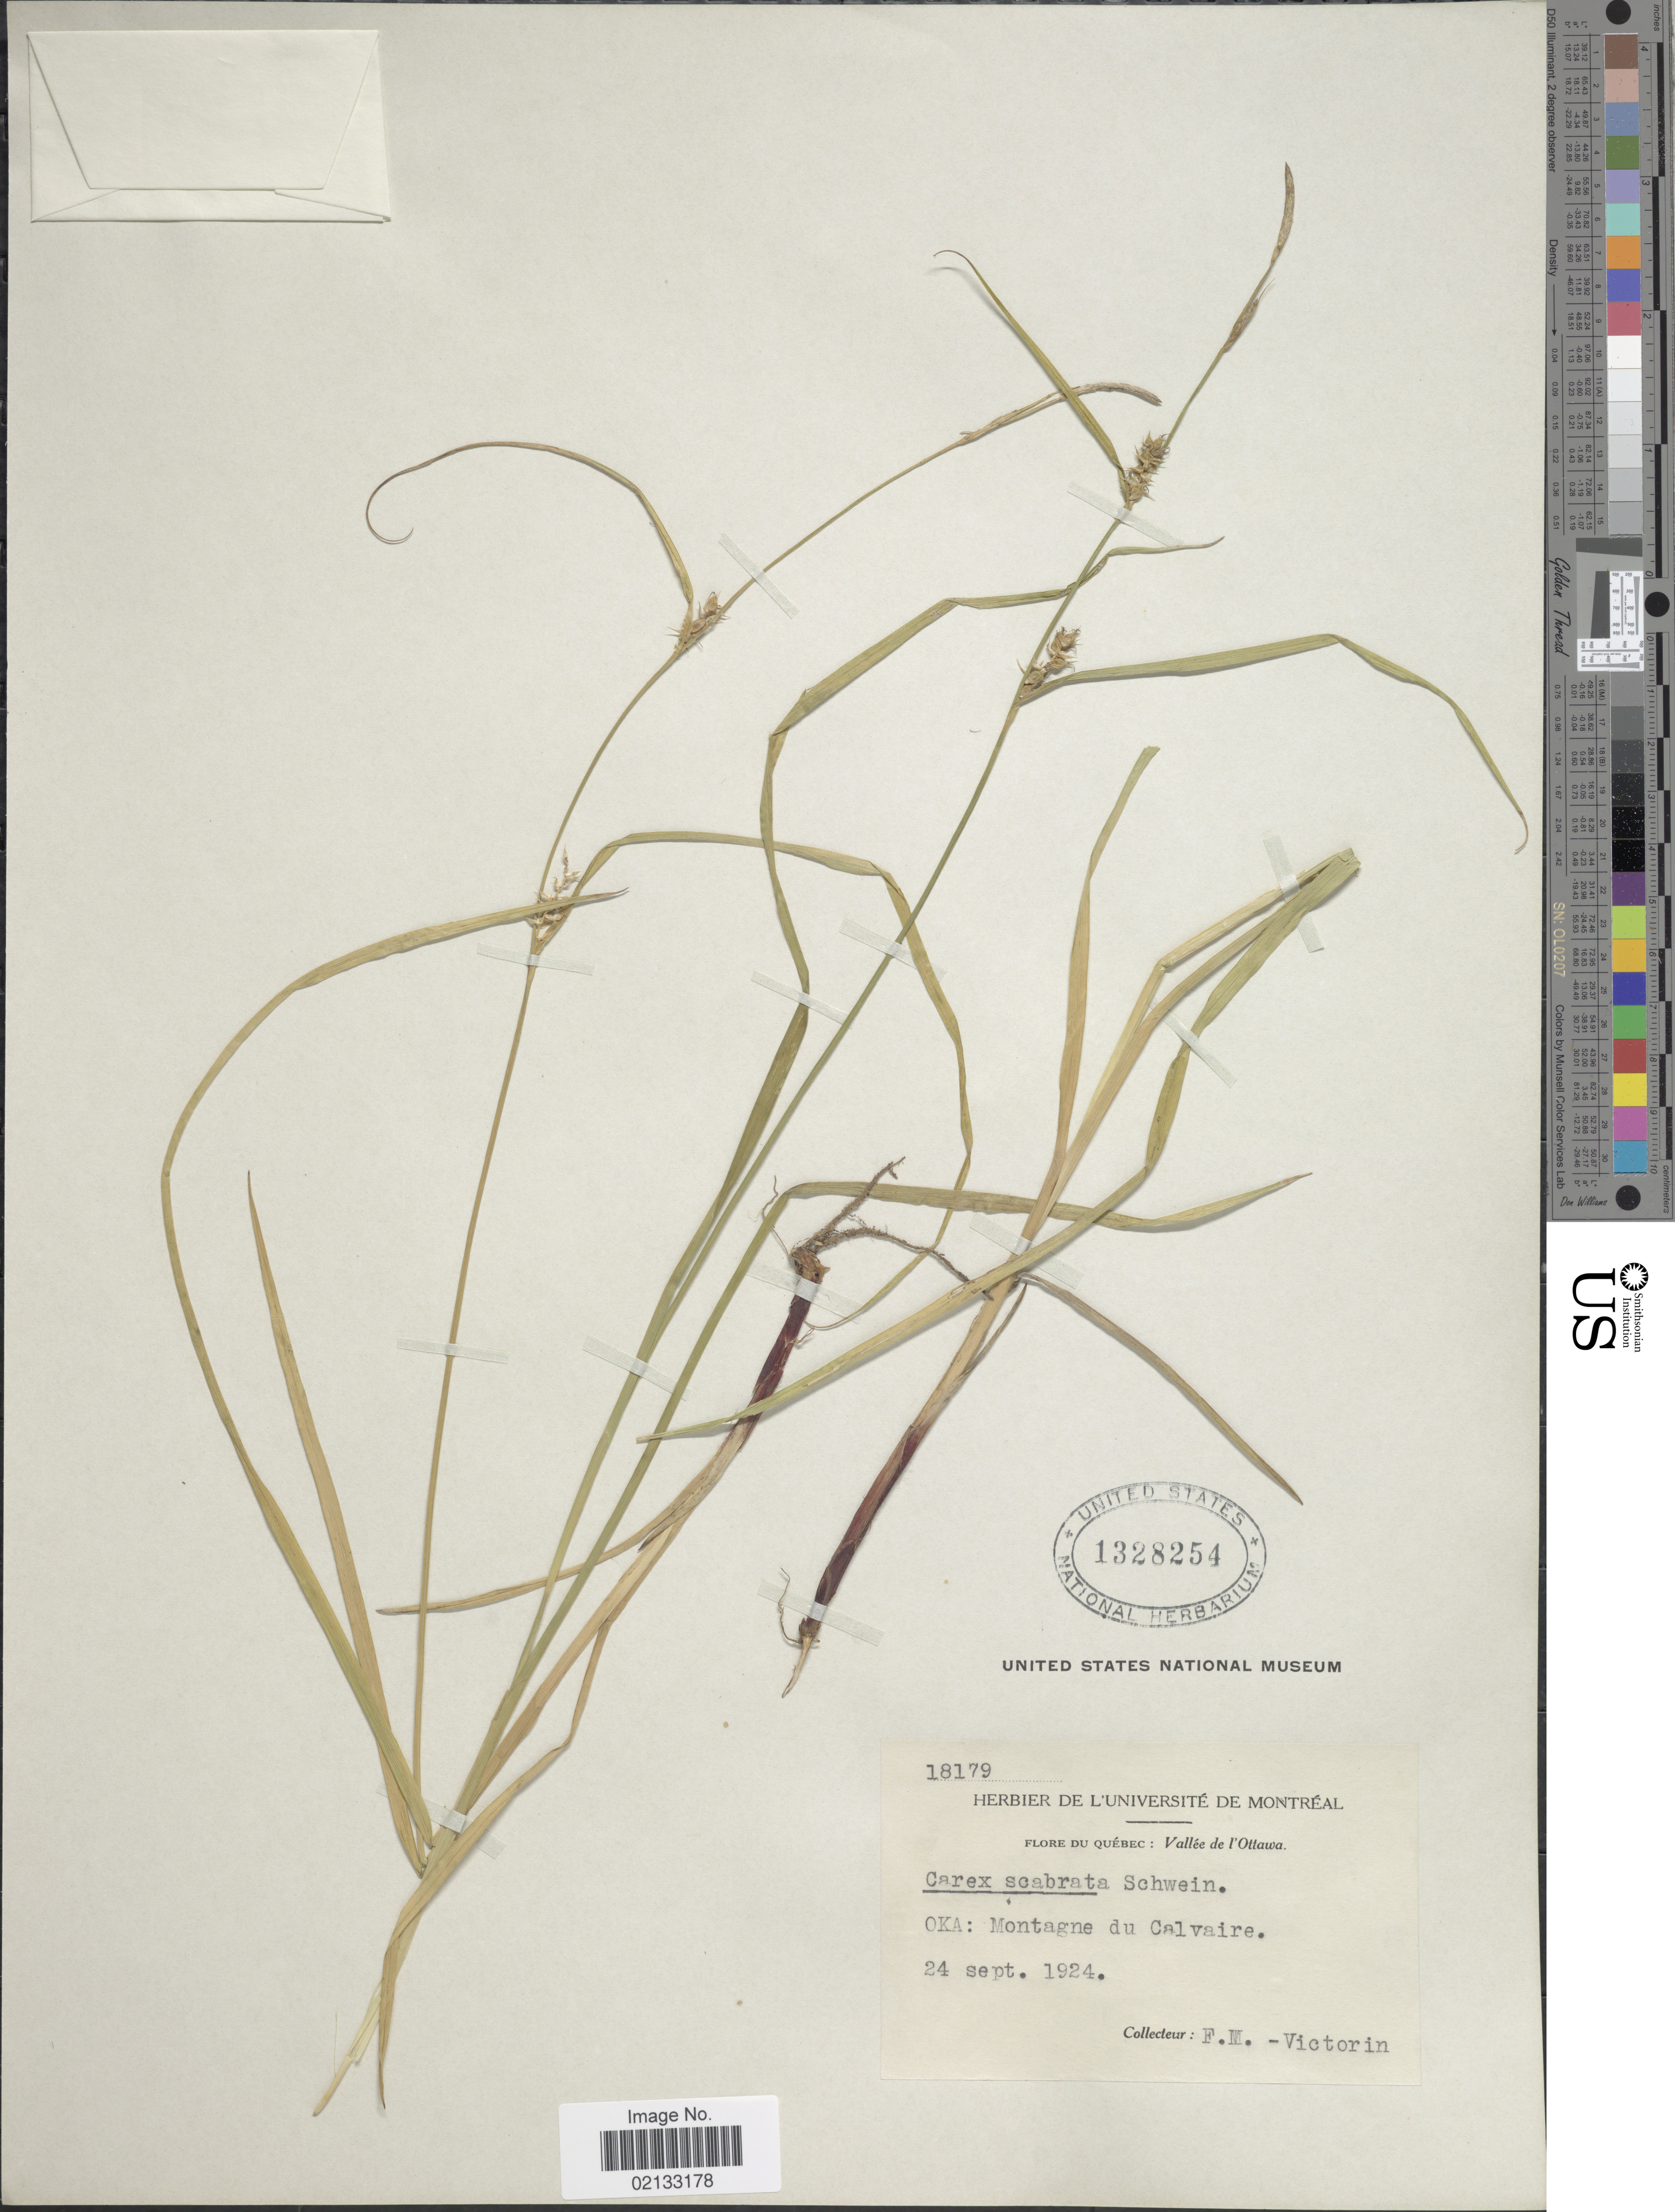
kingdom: Plantae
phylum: Tracheophyta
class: Liliopsida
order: Poales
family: Cyperaceae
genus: Carex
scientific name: Carex scabrata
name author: Schwein.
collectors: F. Victorin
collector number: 18179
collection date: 1924-09-24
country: Canada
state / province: Quebec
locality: Vallee de l'Ottawa. Oka: Montagne du Calvaire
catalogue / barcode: US 1328254